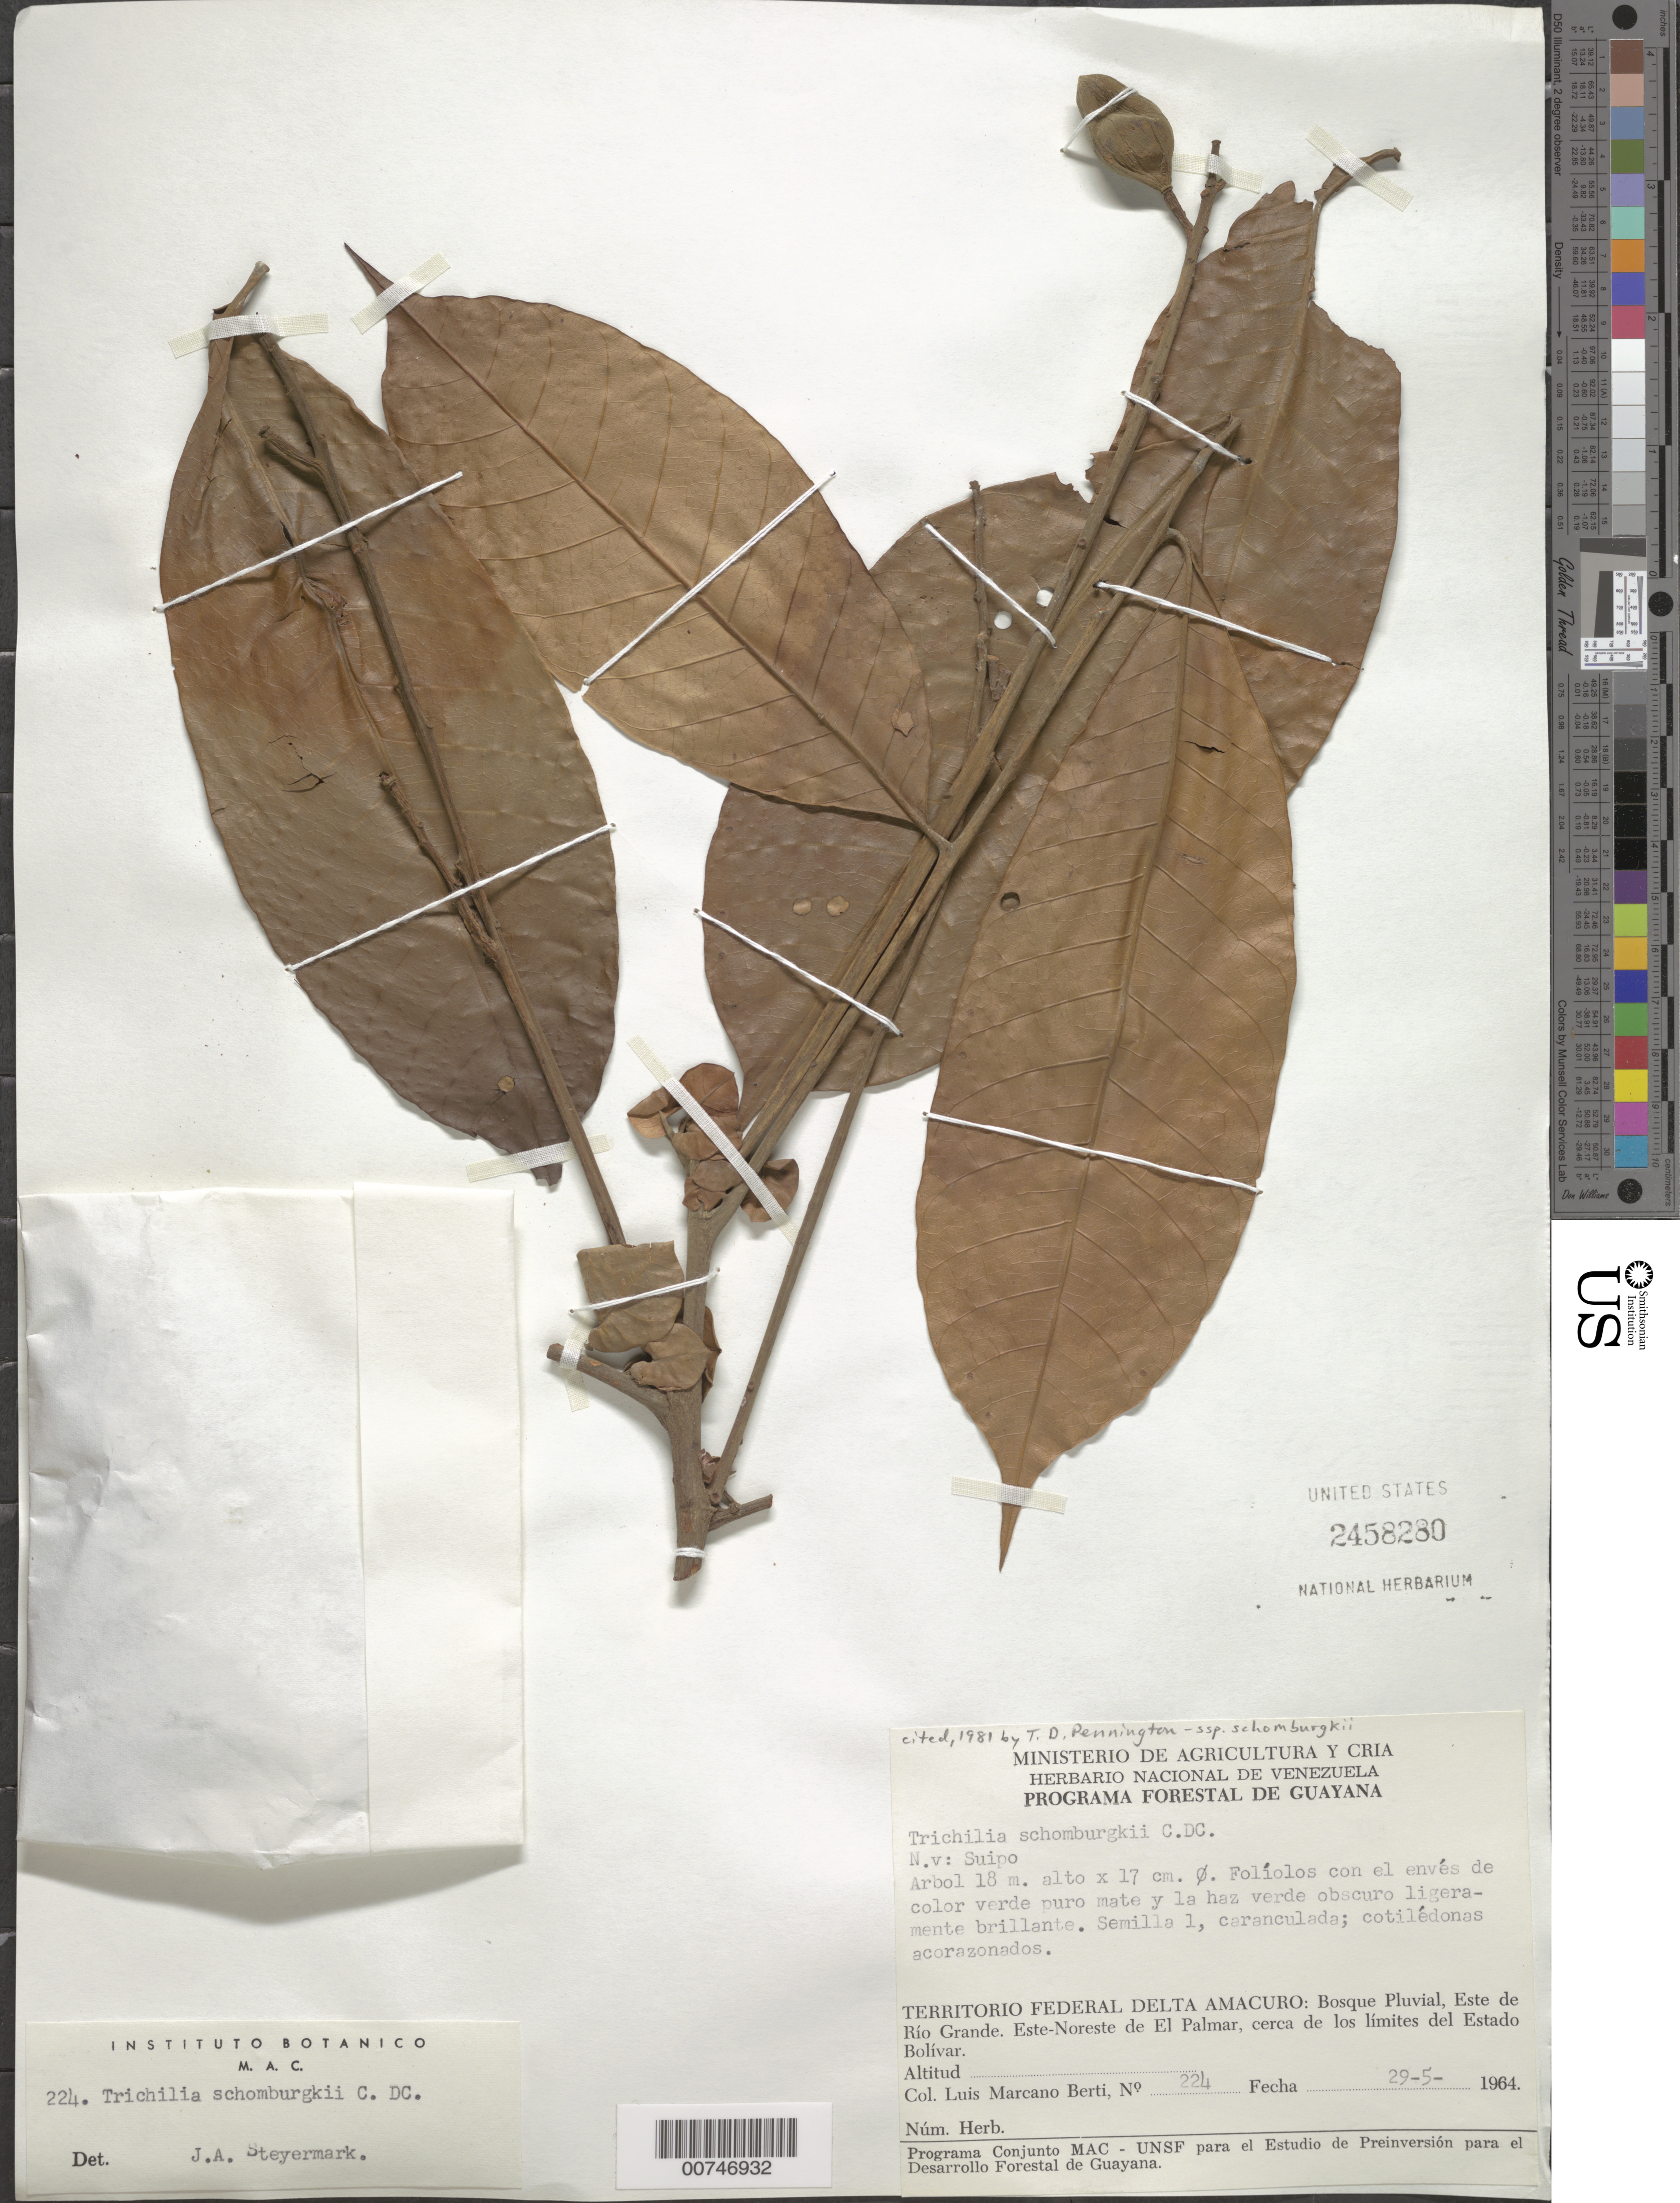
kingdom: Plantae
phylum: Tracheophyta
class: Magnoliopsida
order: Sapindales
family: Meliaceae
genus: Trichilia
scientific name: Trichilia schomburgkii subsp. schomburgkii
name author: C. DC.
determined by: Pennington, T. D., (K)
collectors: L. Marcano-Berti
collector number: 224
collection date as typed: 29-May-64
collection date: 1964-05-29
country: Venezuela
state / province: Delta Amacuro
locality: Este de Río Grande, ENE de El Palmar, cerca de los limites del Estado Bolívar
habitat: Bosque pluvial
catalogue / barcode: US 2458280